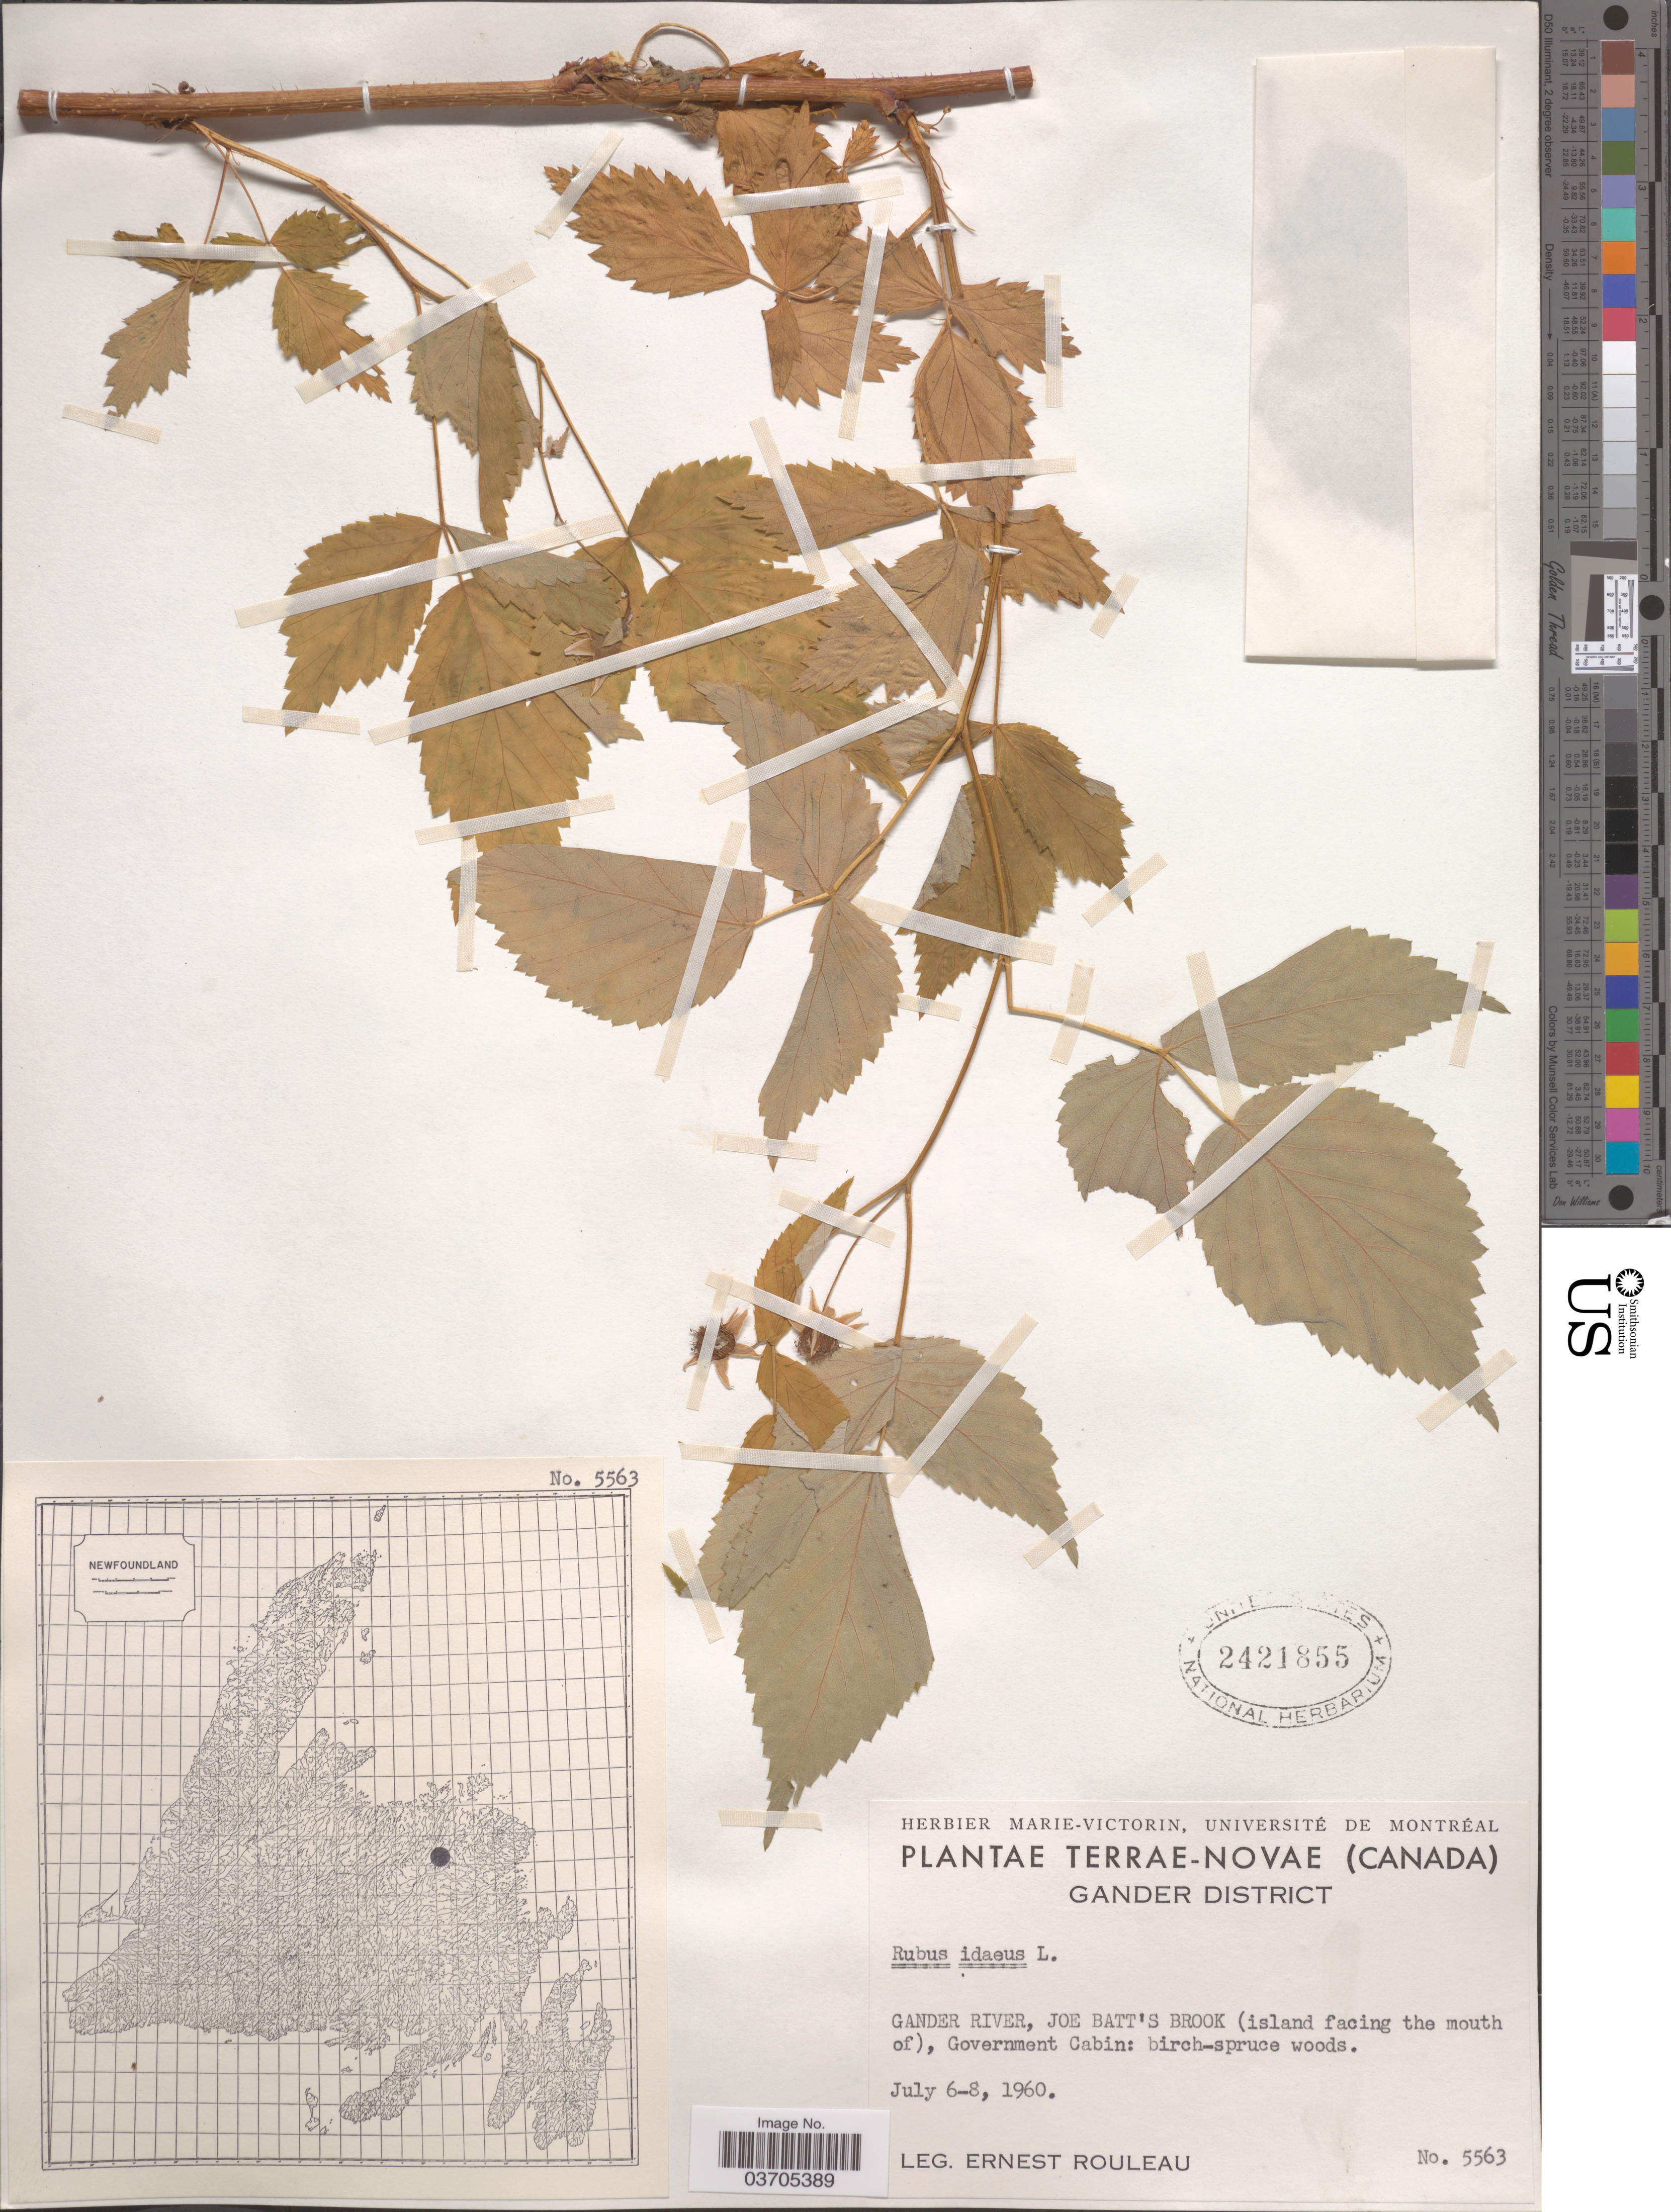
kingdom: Plantae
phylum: Tracheophyta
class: Magnoliopsida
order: Rosales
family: Rosaceae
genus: Rubus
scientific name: Rubus idaeus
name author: L.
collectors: J. Rouleau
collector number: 5563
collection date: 1960-07-06/1960-07-08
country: Canada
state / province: Newfoundland and Labrador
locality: Terrae-Novae. Gander District. Gander River, Joe Batt's Brook (island facing the mouth of), Government Cabin.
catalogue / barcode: US 2421855